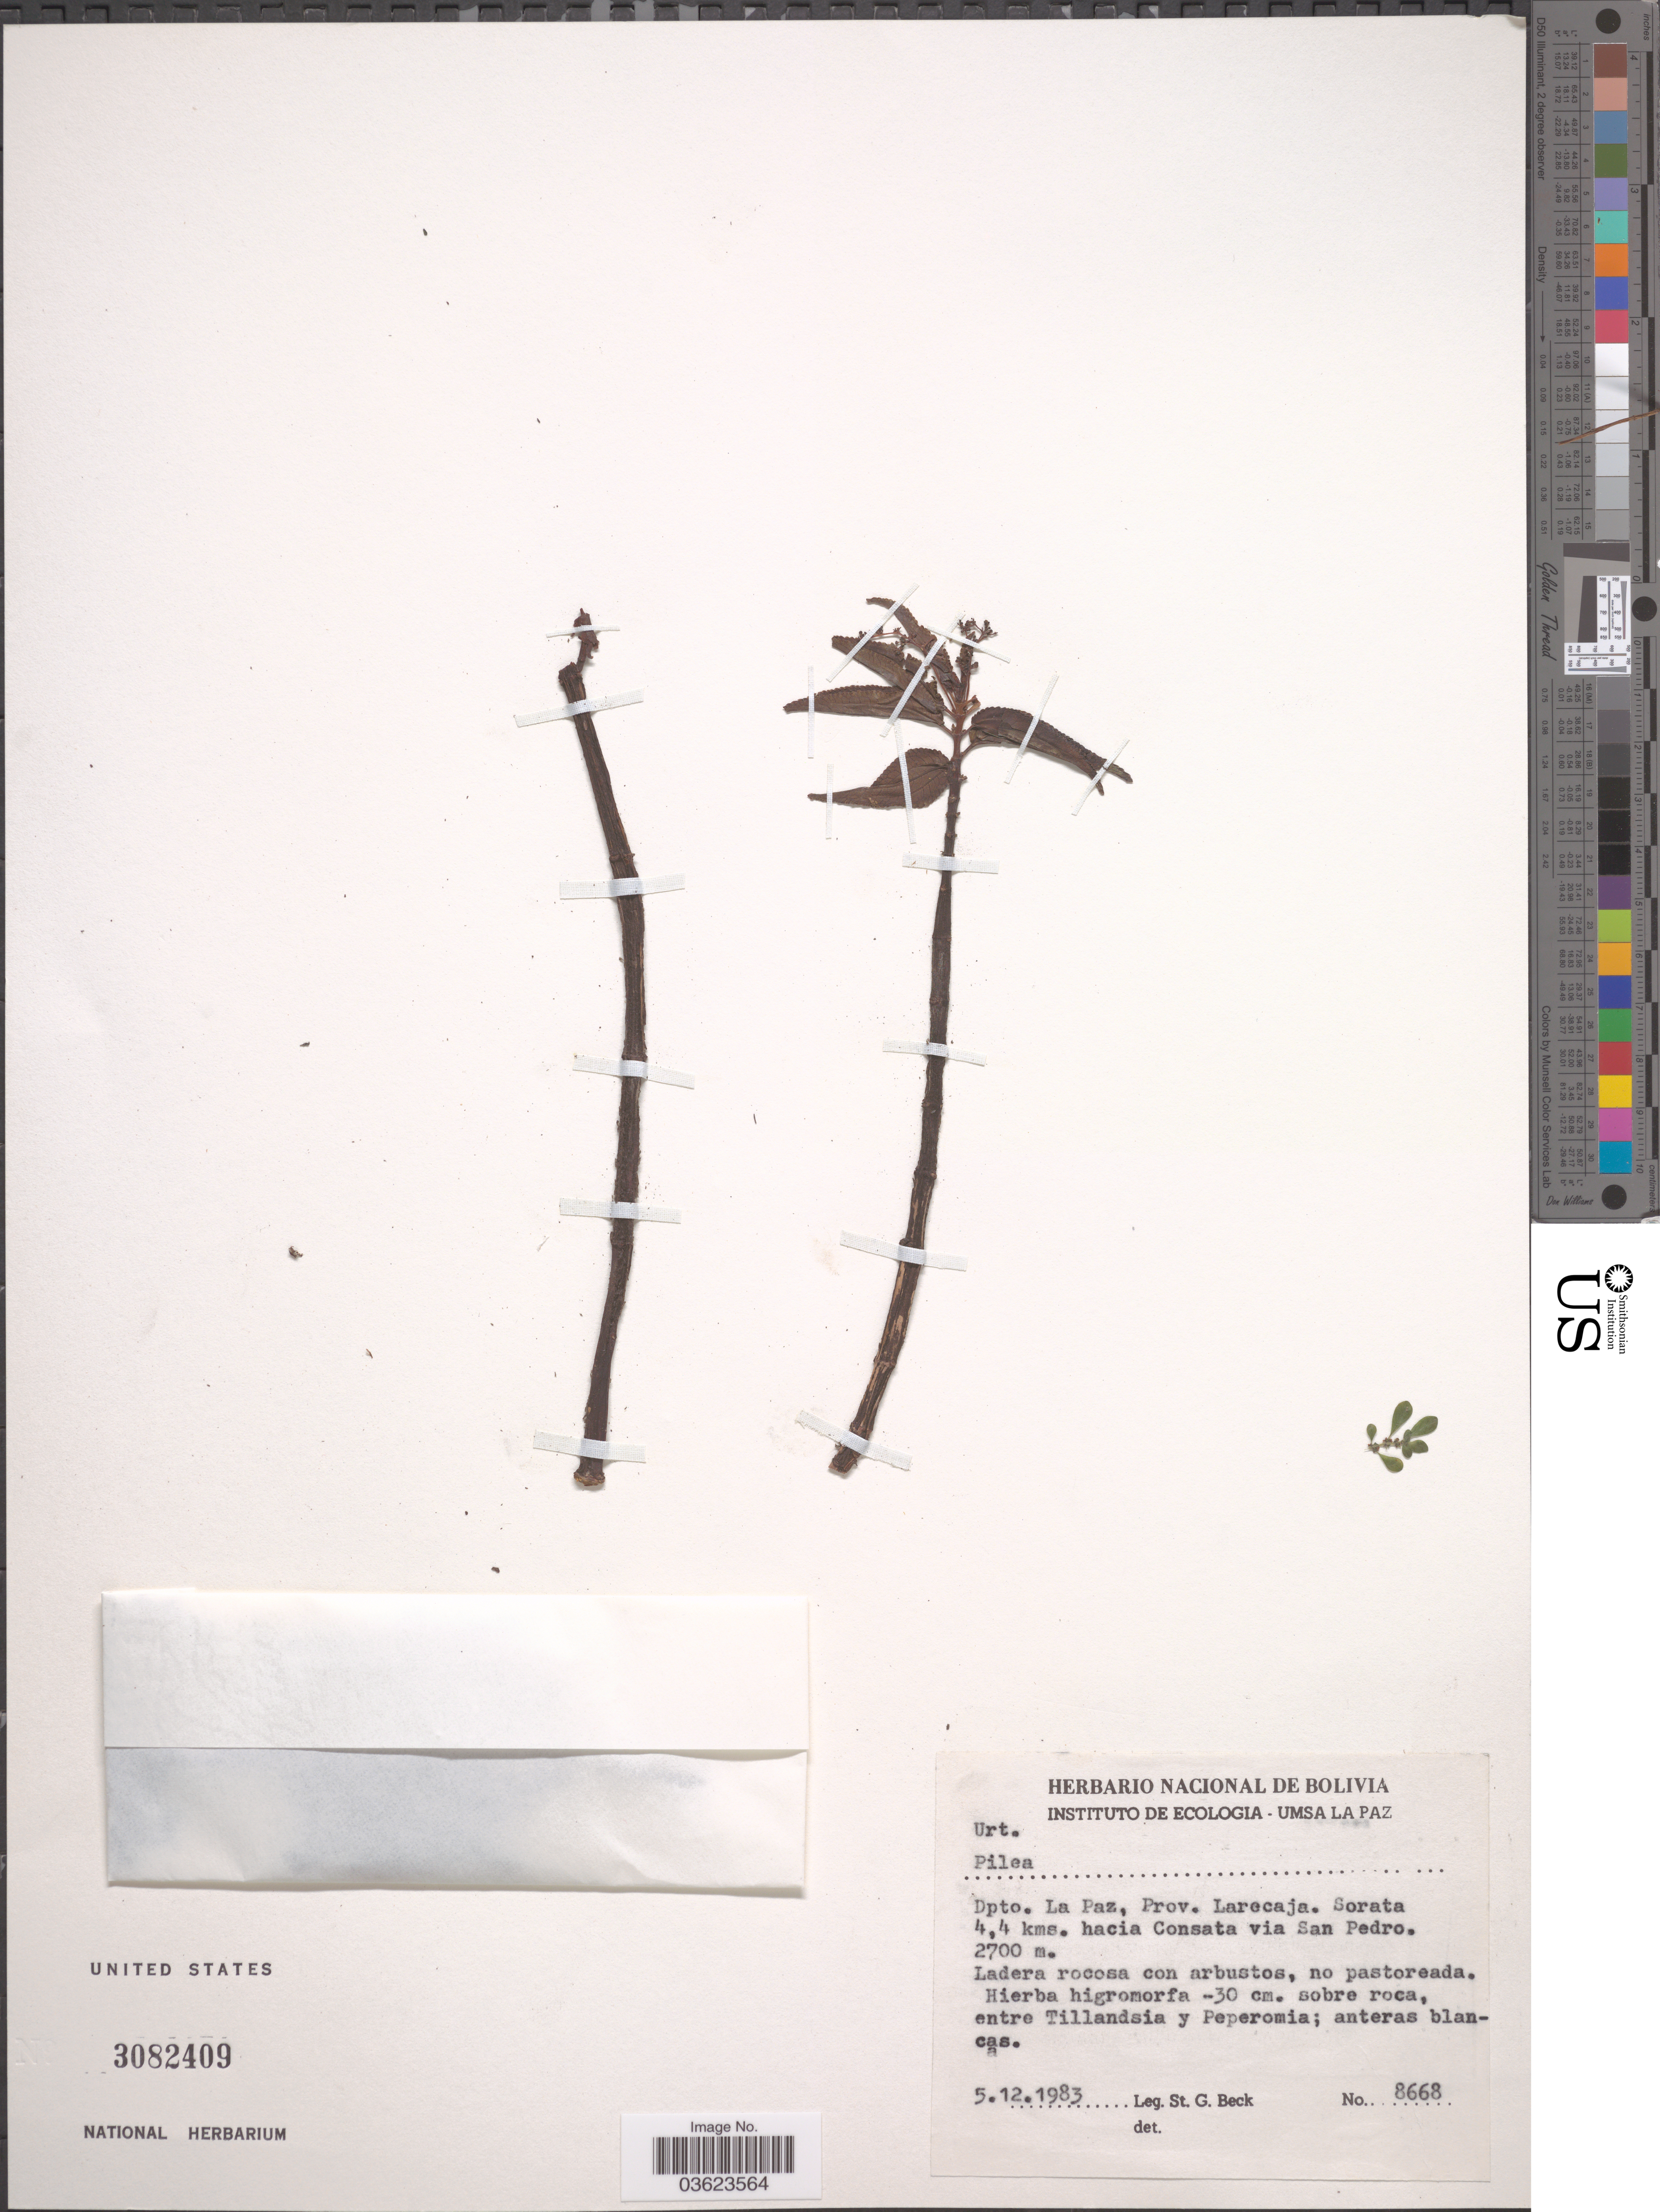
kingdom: Plantae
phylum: Tracheophyta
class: Magnoliopsida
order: Rosales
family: Urticaceae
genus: Pilea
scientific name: Pilea sp.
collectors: S. G. Beck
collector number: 8668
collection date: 1983-12-05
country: Bolivia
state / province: La Paz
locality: Dpto. La Paz, Prov. Larecaja. Sorata 4,4 kms. hacia Consata via San Pedro.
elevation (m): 2700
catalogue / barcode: US 3082409